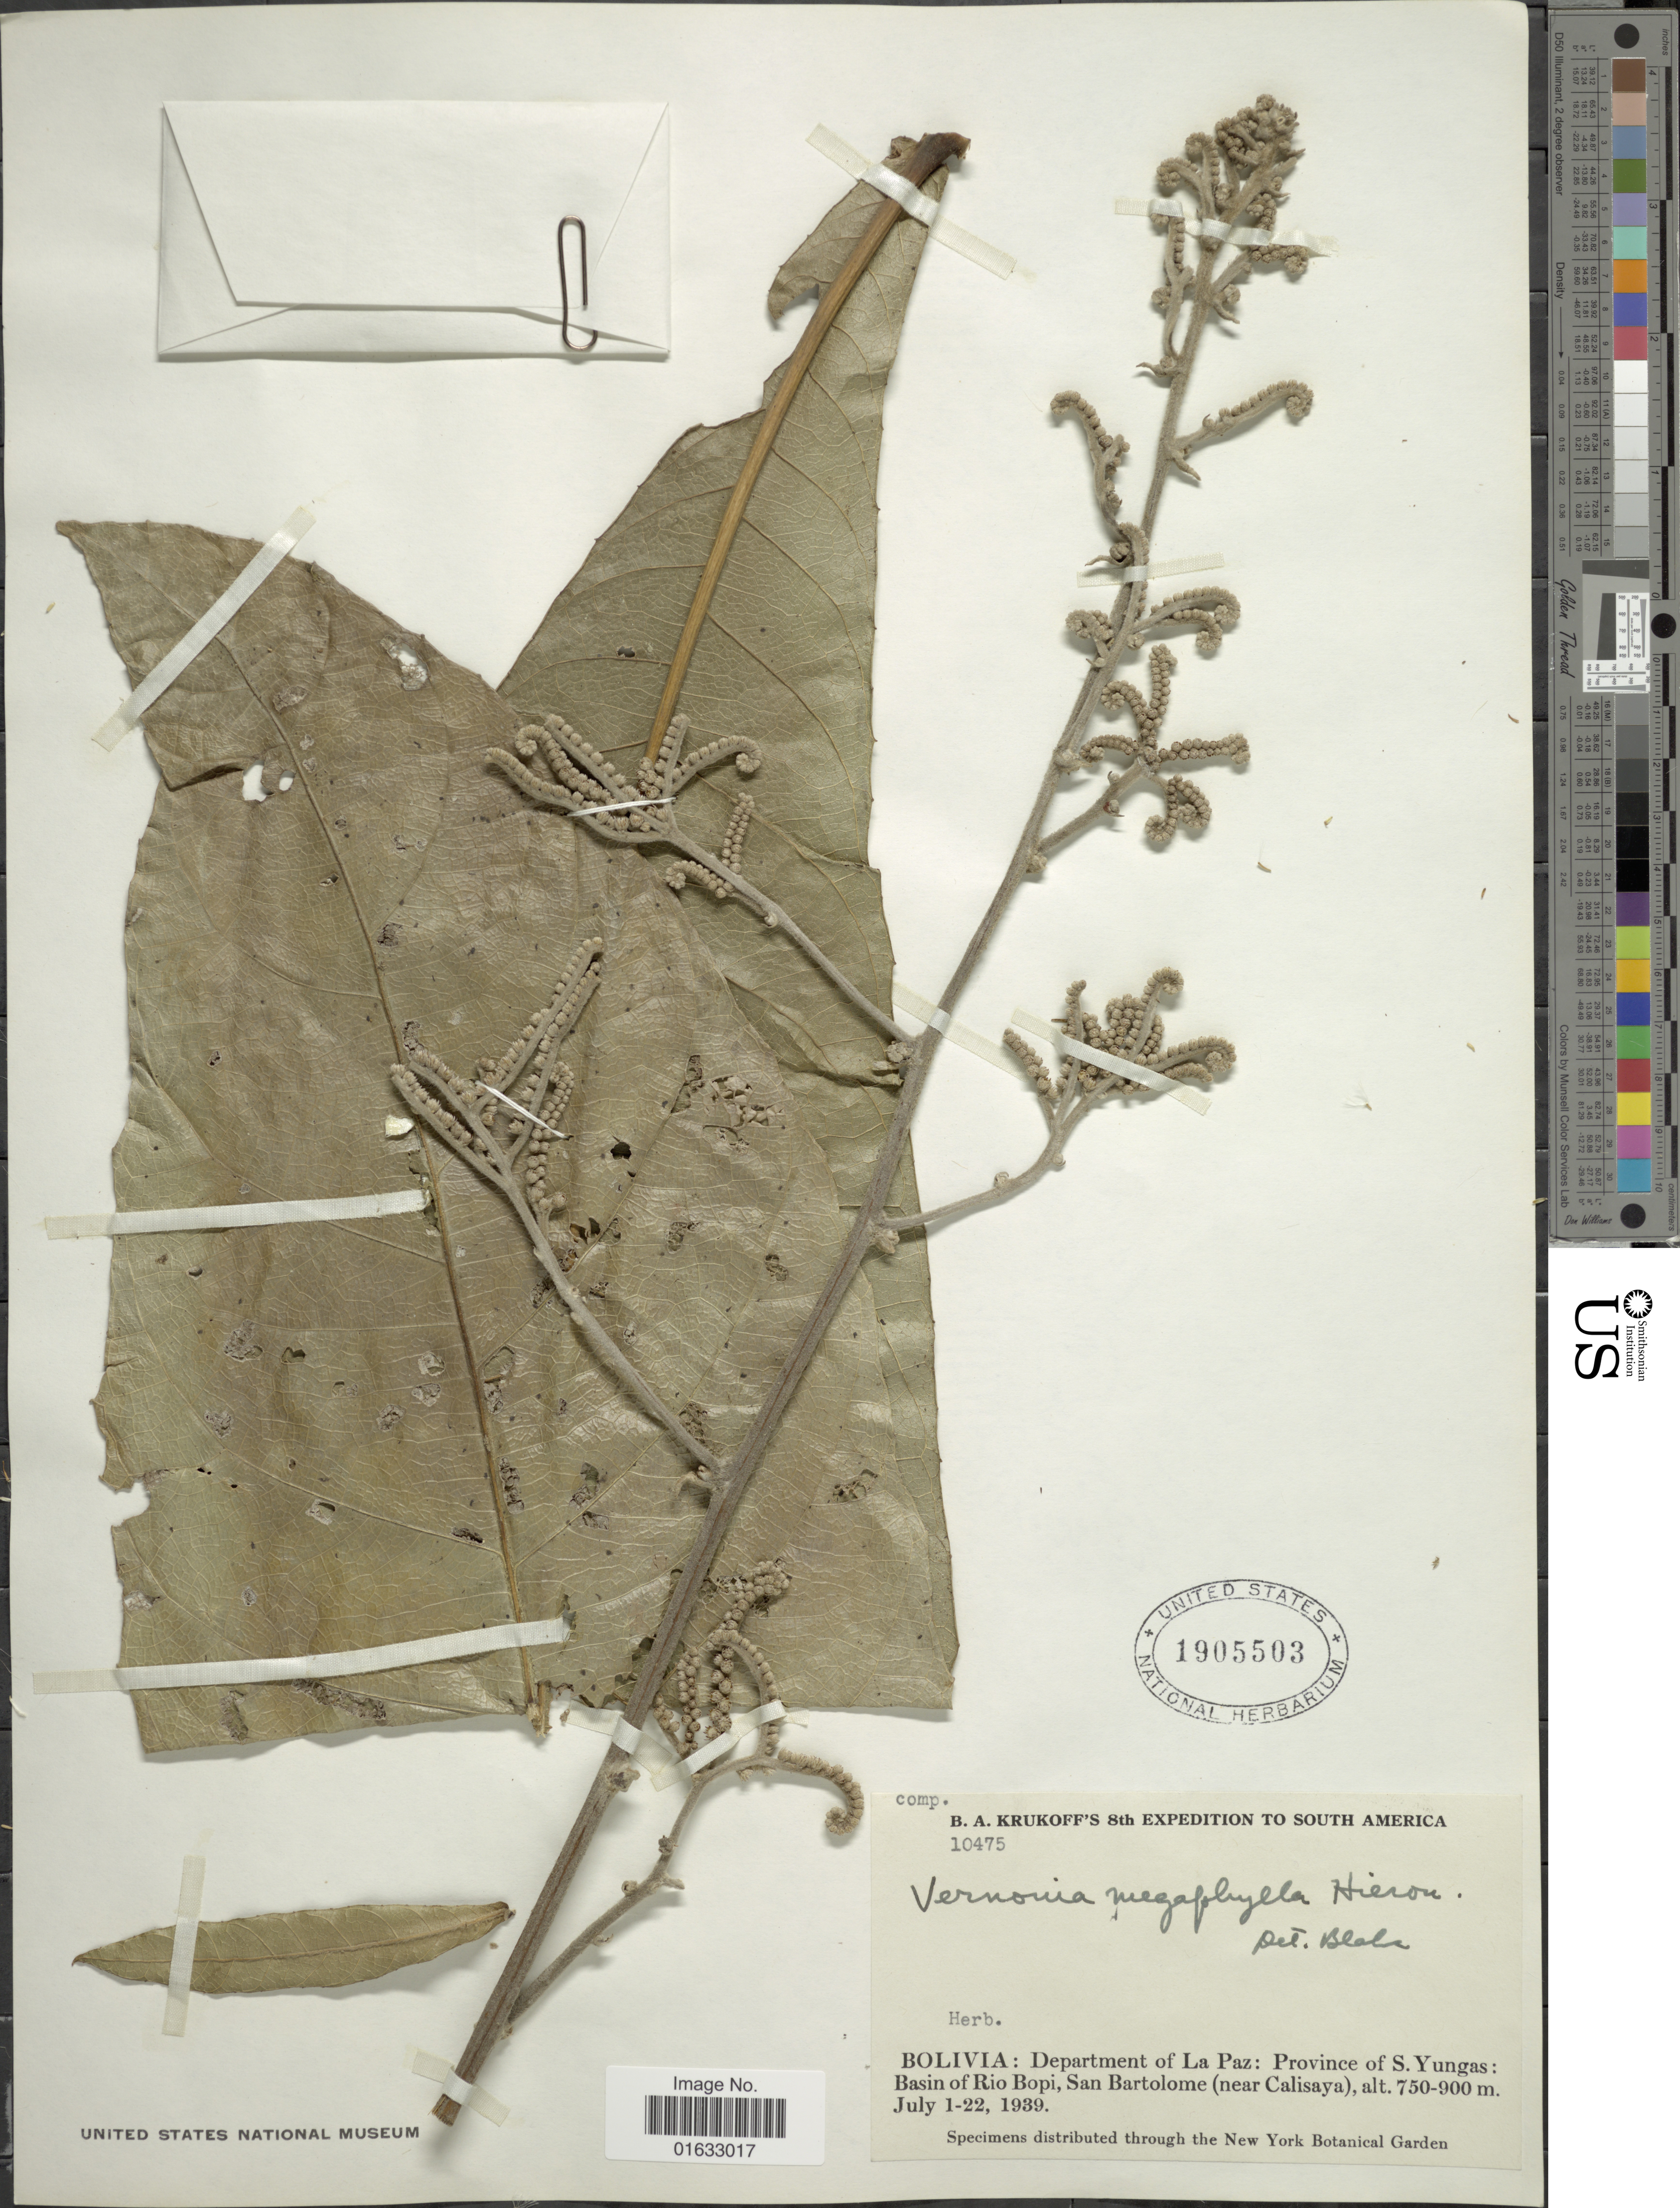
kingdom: Plantae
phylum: Tracheophyta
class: Magnoliopsida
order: Asterales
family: Asteraceae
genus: Eirmocephala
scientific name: Eirmocephala megaphylla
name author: (Hieron.) H. Rob.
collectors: B. A. Krukoff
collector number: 10475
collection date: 1939-07-01/1939-07-22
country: Bolivia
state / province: La Paz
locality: Bolivia: Department of La Paz: Province of S. Yungas: BAsin of Rio Bopi, San Bartolome (near Calisaya).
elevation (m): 750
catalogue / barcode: US 1905503